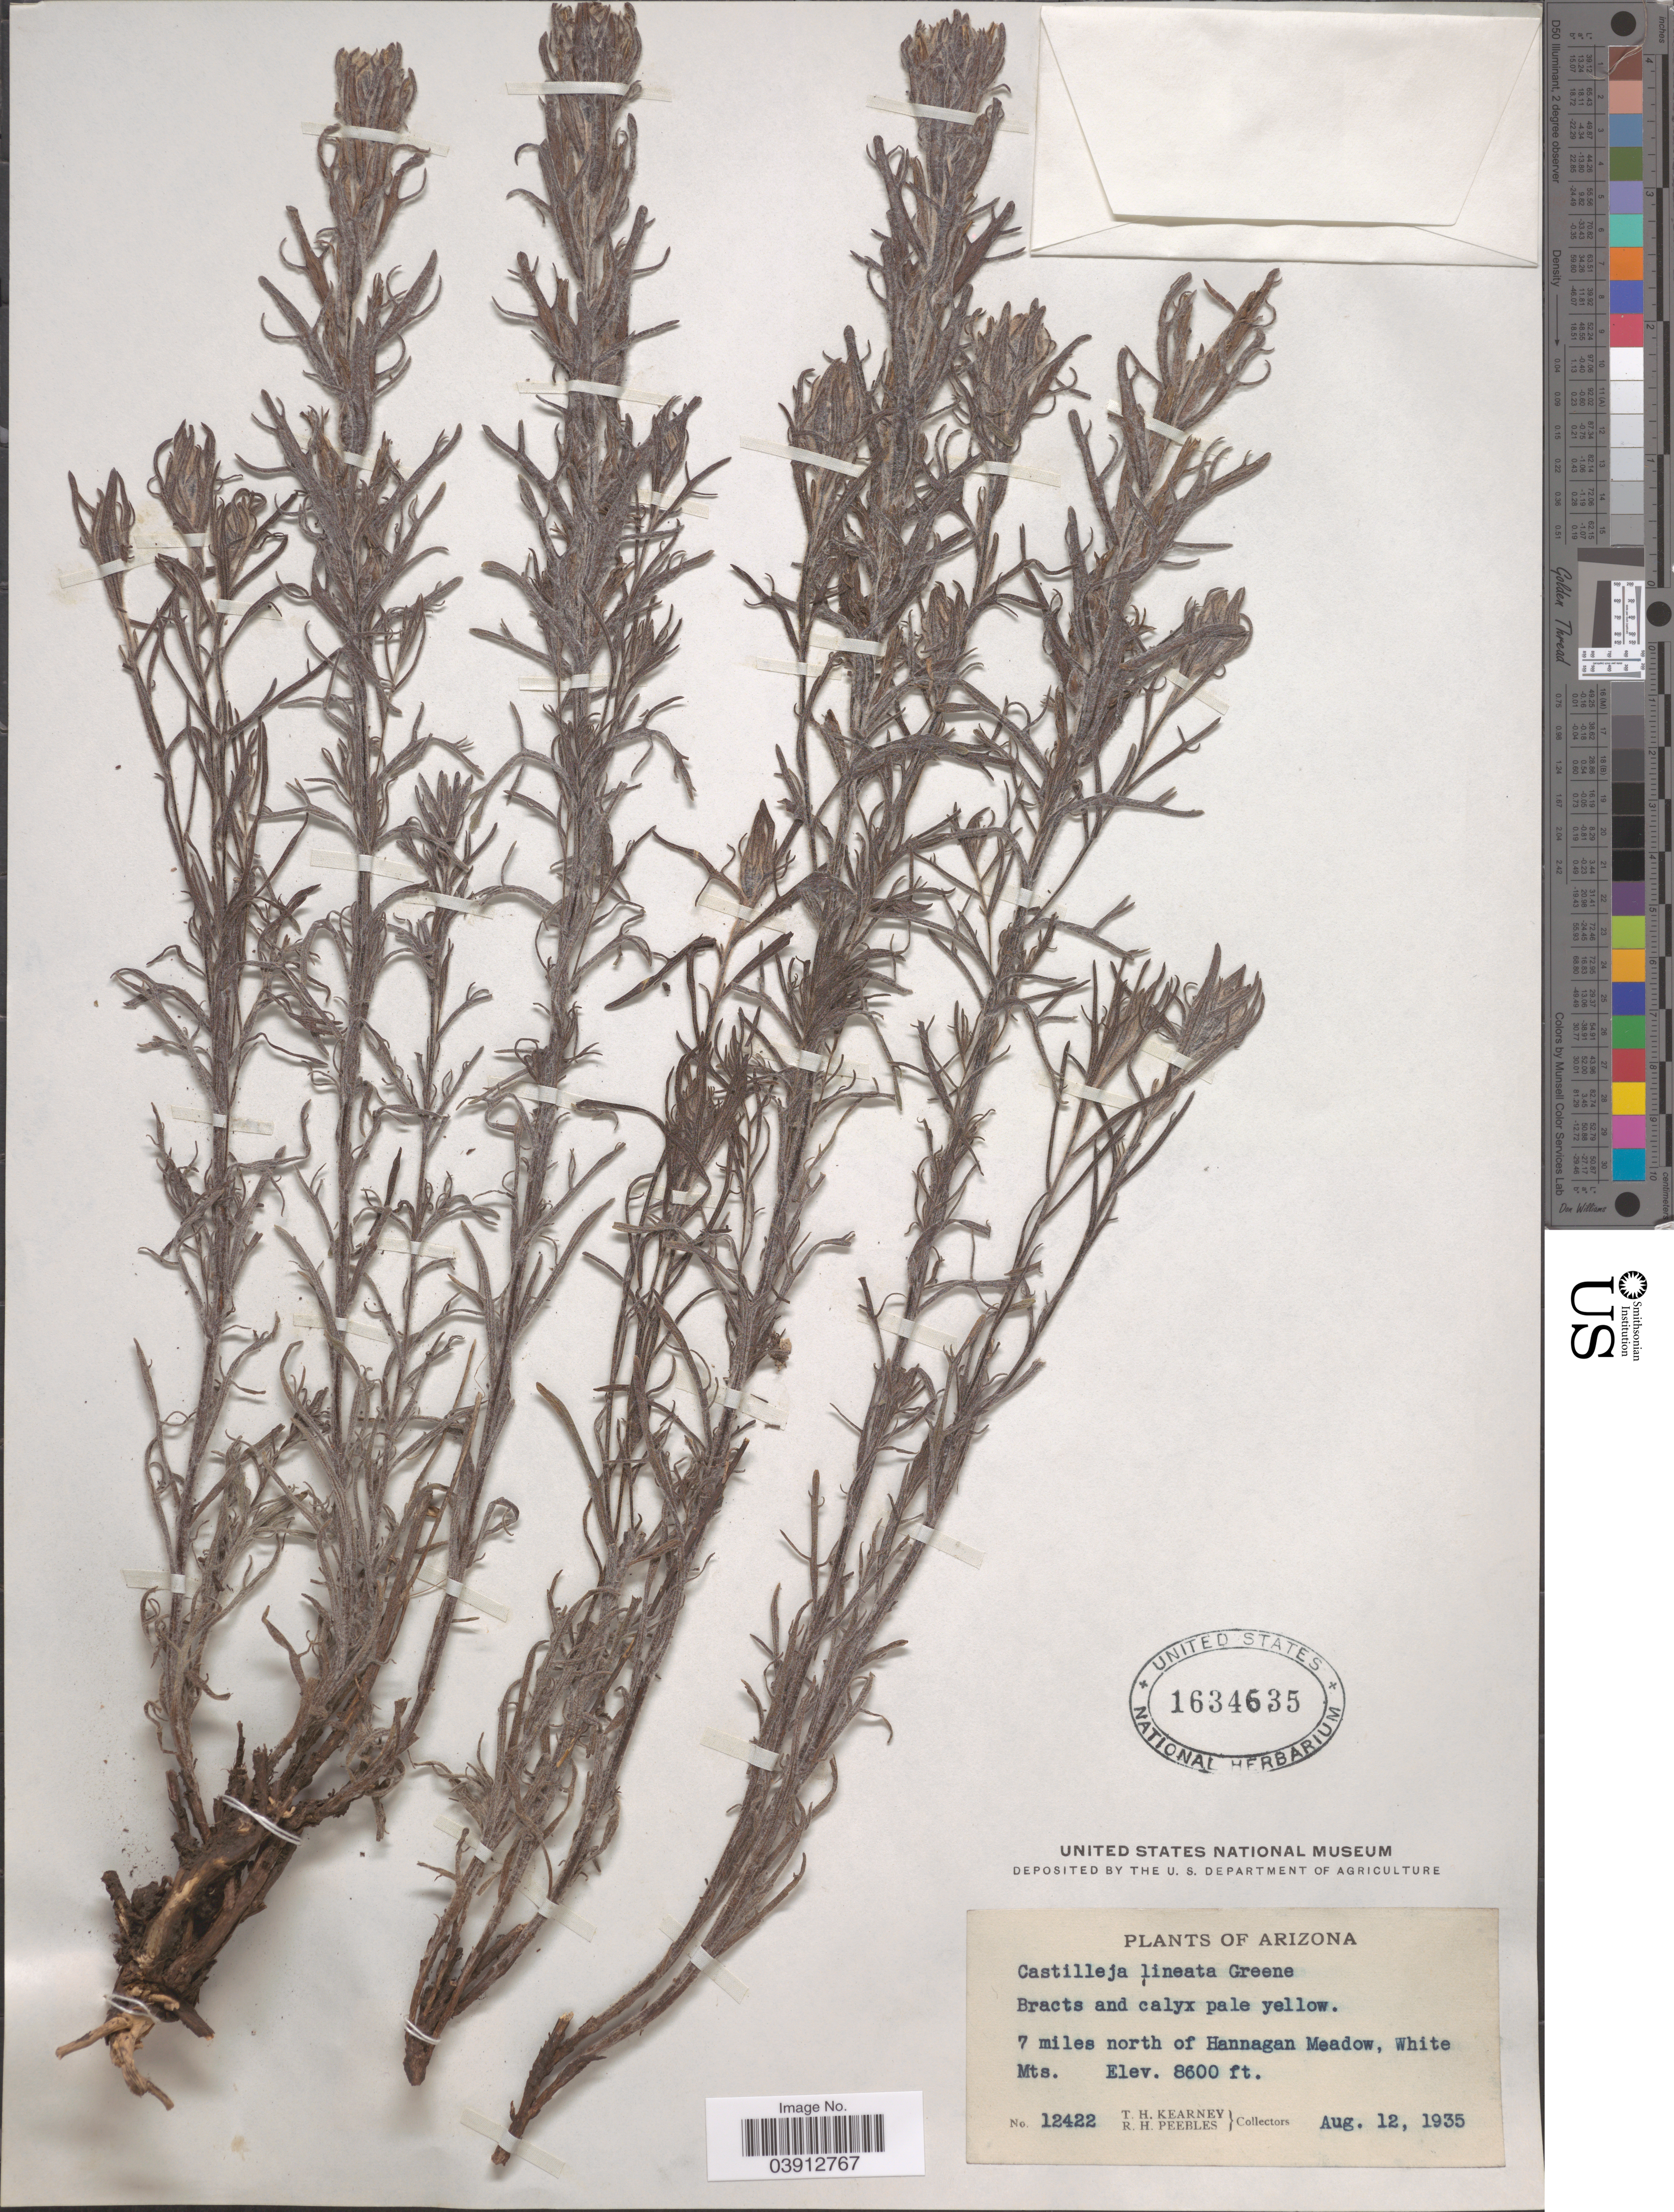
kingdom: Plantae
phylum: Tracheophyta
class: Magnoliopsida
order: Lamiales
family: Orobanchaceae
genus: Castilleja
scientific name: Castilleja lineata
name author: Greene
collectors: T. H. Kearney & R. H. Peebles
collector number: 12422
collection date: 1935-08-12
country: United States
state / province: Arizona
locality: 7 miles north of Hannagan Meadow, White Mts.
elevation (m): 2621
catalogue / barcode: US 1634635